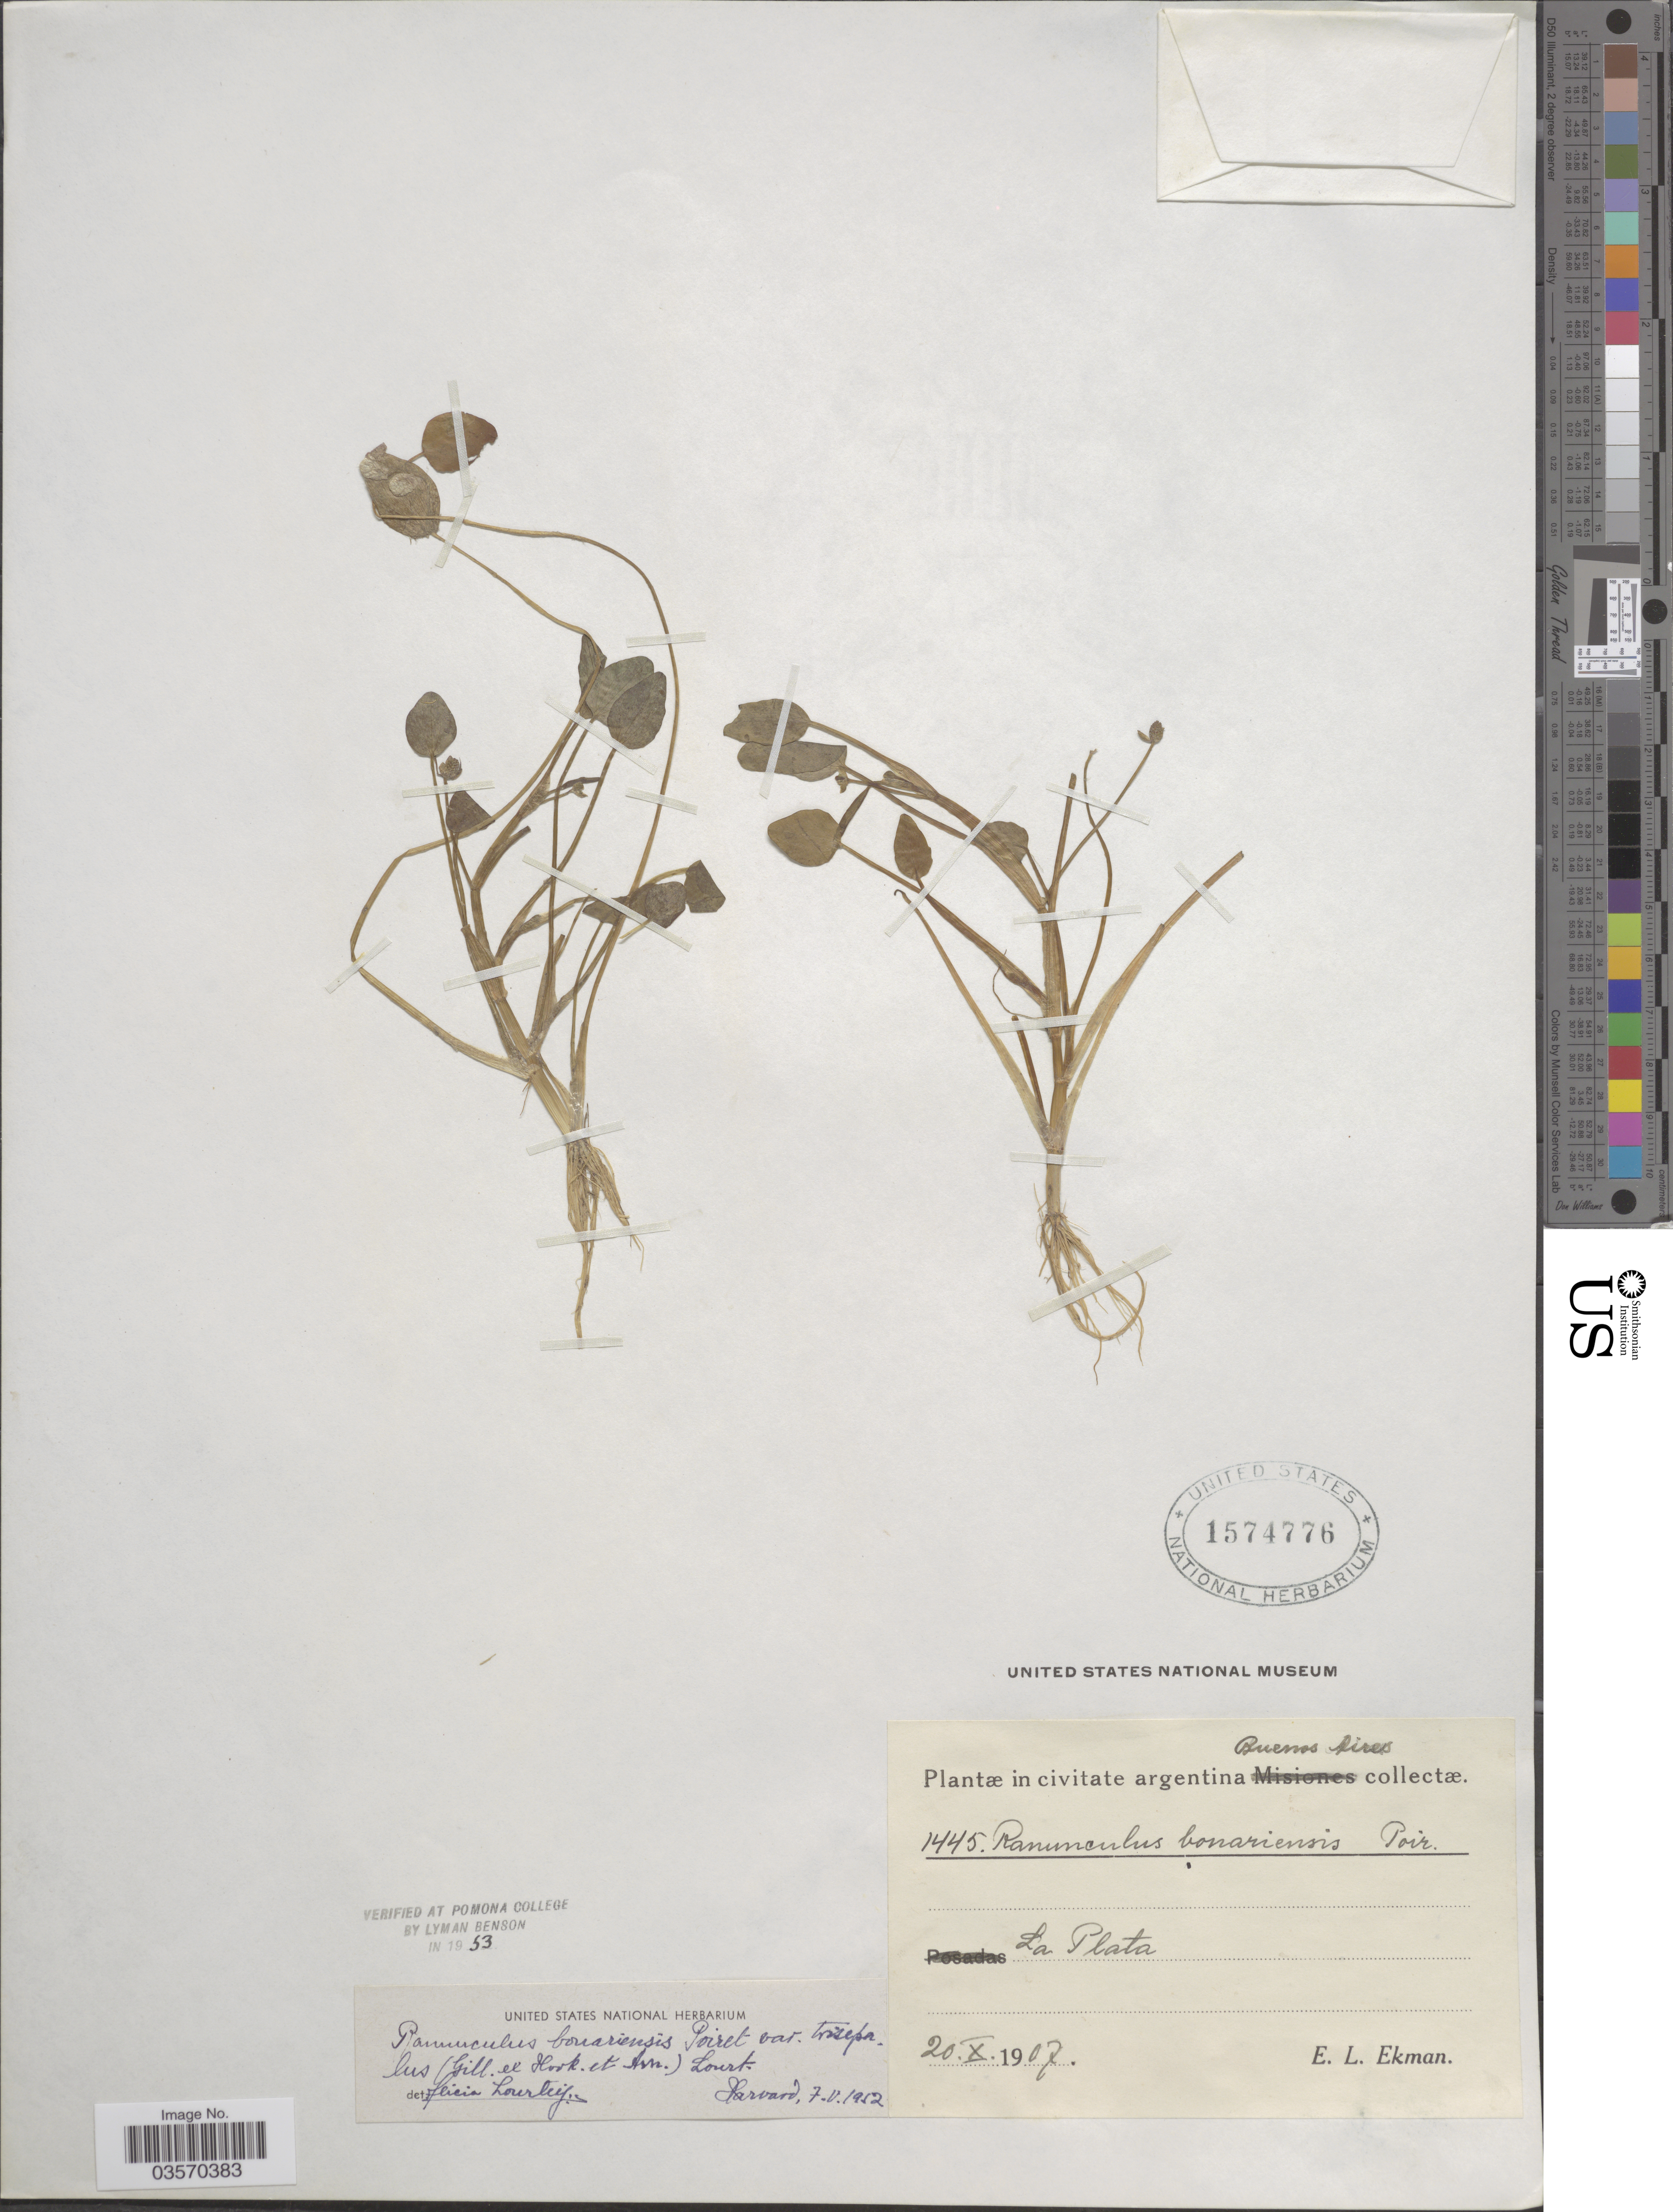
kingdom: Plantae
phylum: Tracheophyta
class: Magnoliopsida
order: Ranunculales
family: Ranunculaceae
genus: Ranunculus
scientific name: Ranunculus bonariensis var. trisepalus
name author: (Gillies ex Hook. & Arn.) Lourteig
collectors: E. L. Ekman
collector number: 1445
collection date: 1907-10-20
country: Argentina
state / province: Buenos Aires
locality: La Plata.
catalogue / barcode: US 1574776